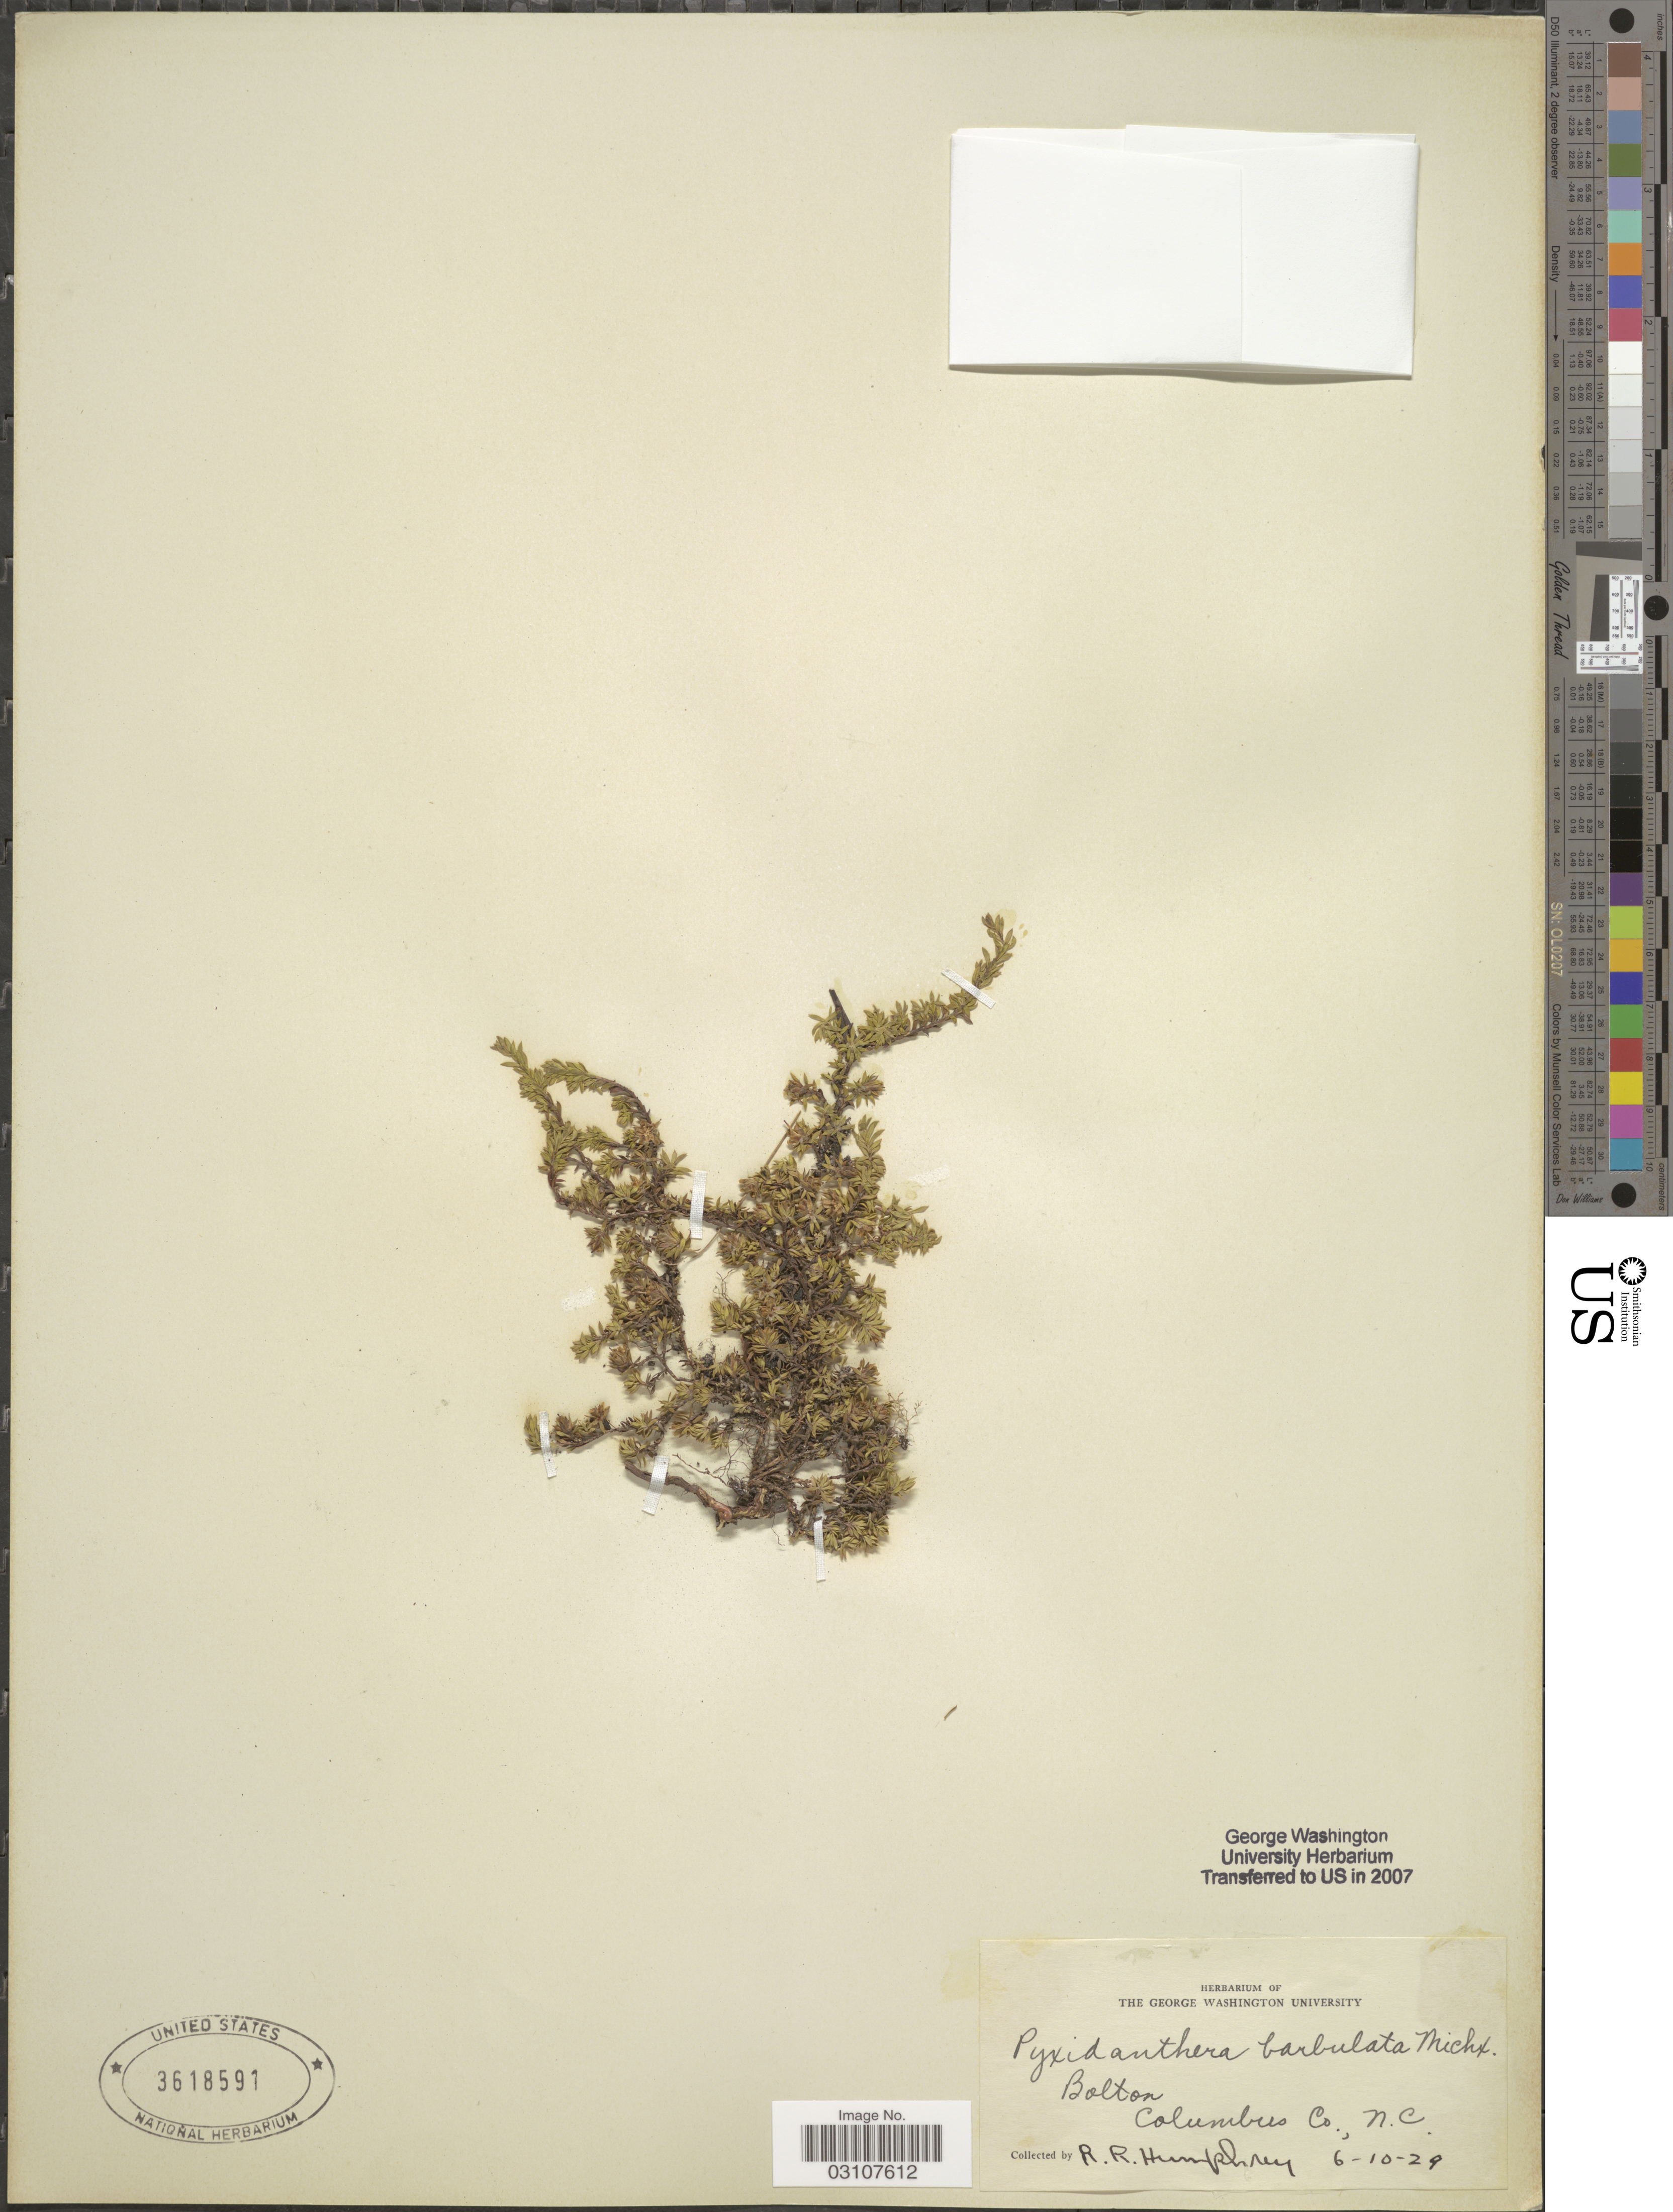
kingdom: Plantae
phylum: Tracheophyta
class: Magnoliopsida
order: Ericales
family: Diapensiaceae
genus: Pyxidanthera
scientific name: Pyxidanthera barbulata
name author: Michx.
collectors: R. Humphrey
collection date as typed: Transcribed d/m/y: 10/6/29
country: United States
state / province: North Carolina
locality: Bolton, Columbus Co.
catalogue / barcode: US 3618591